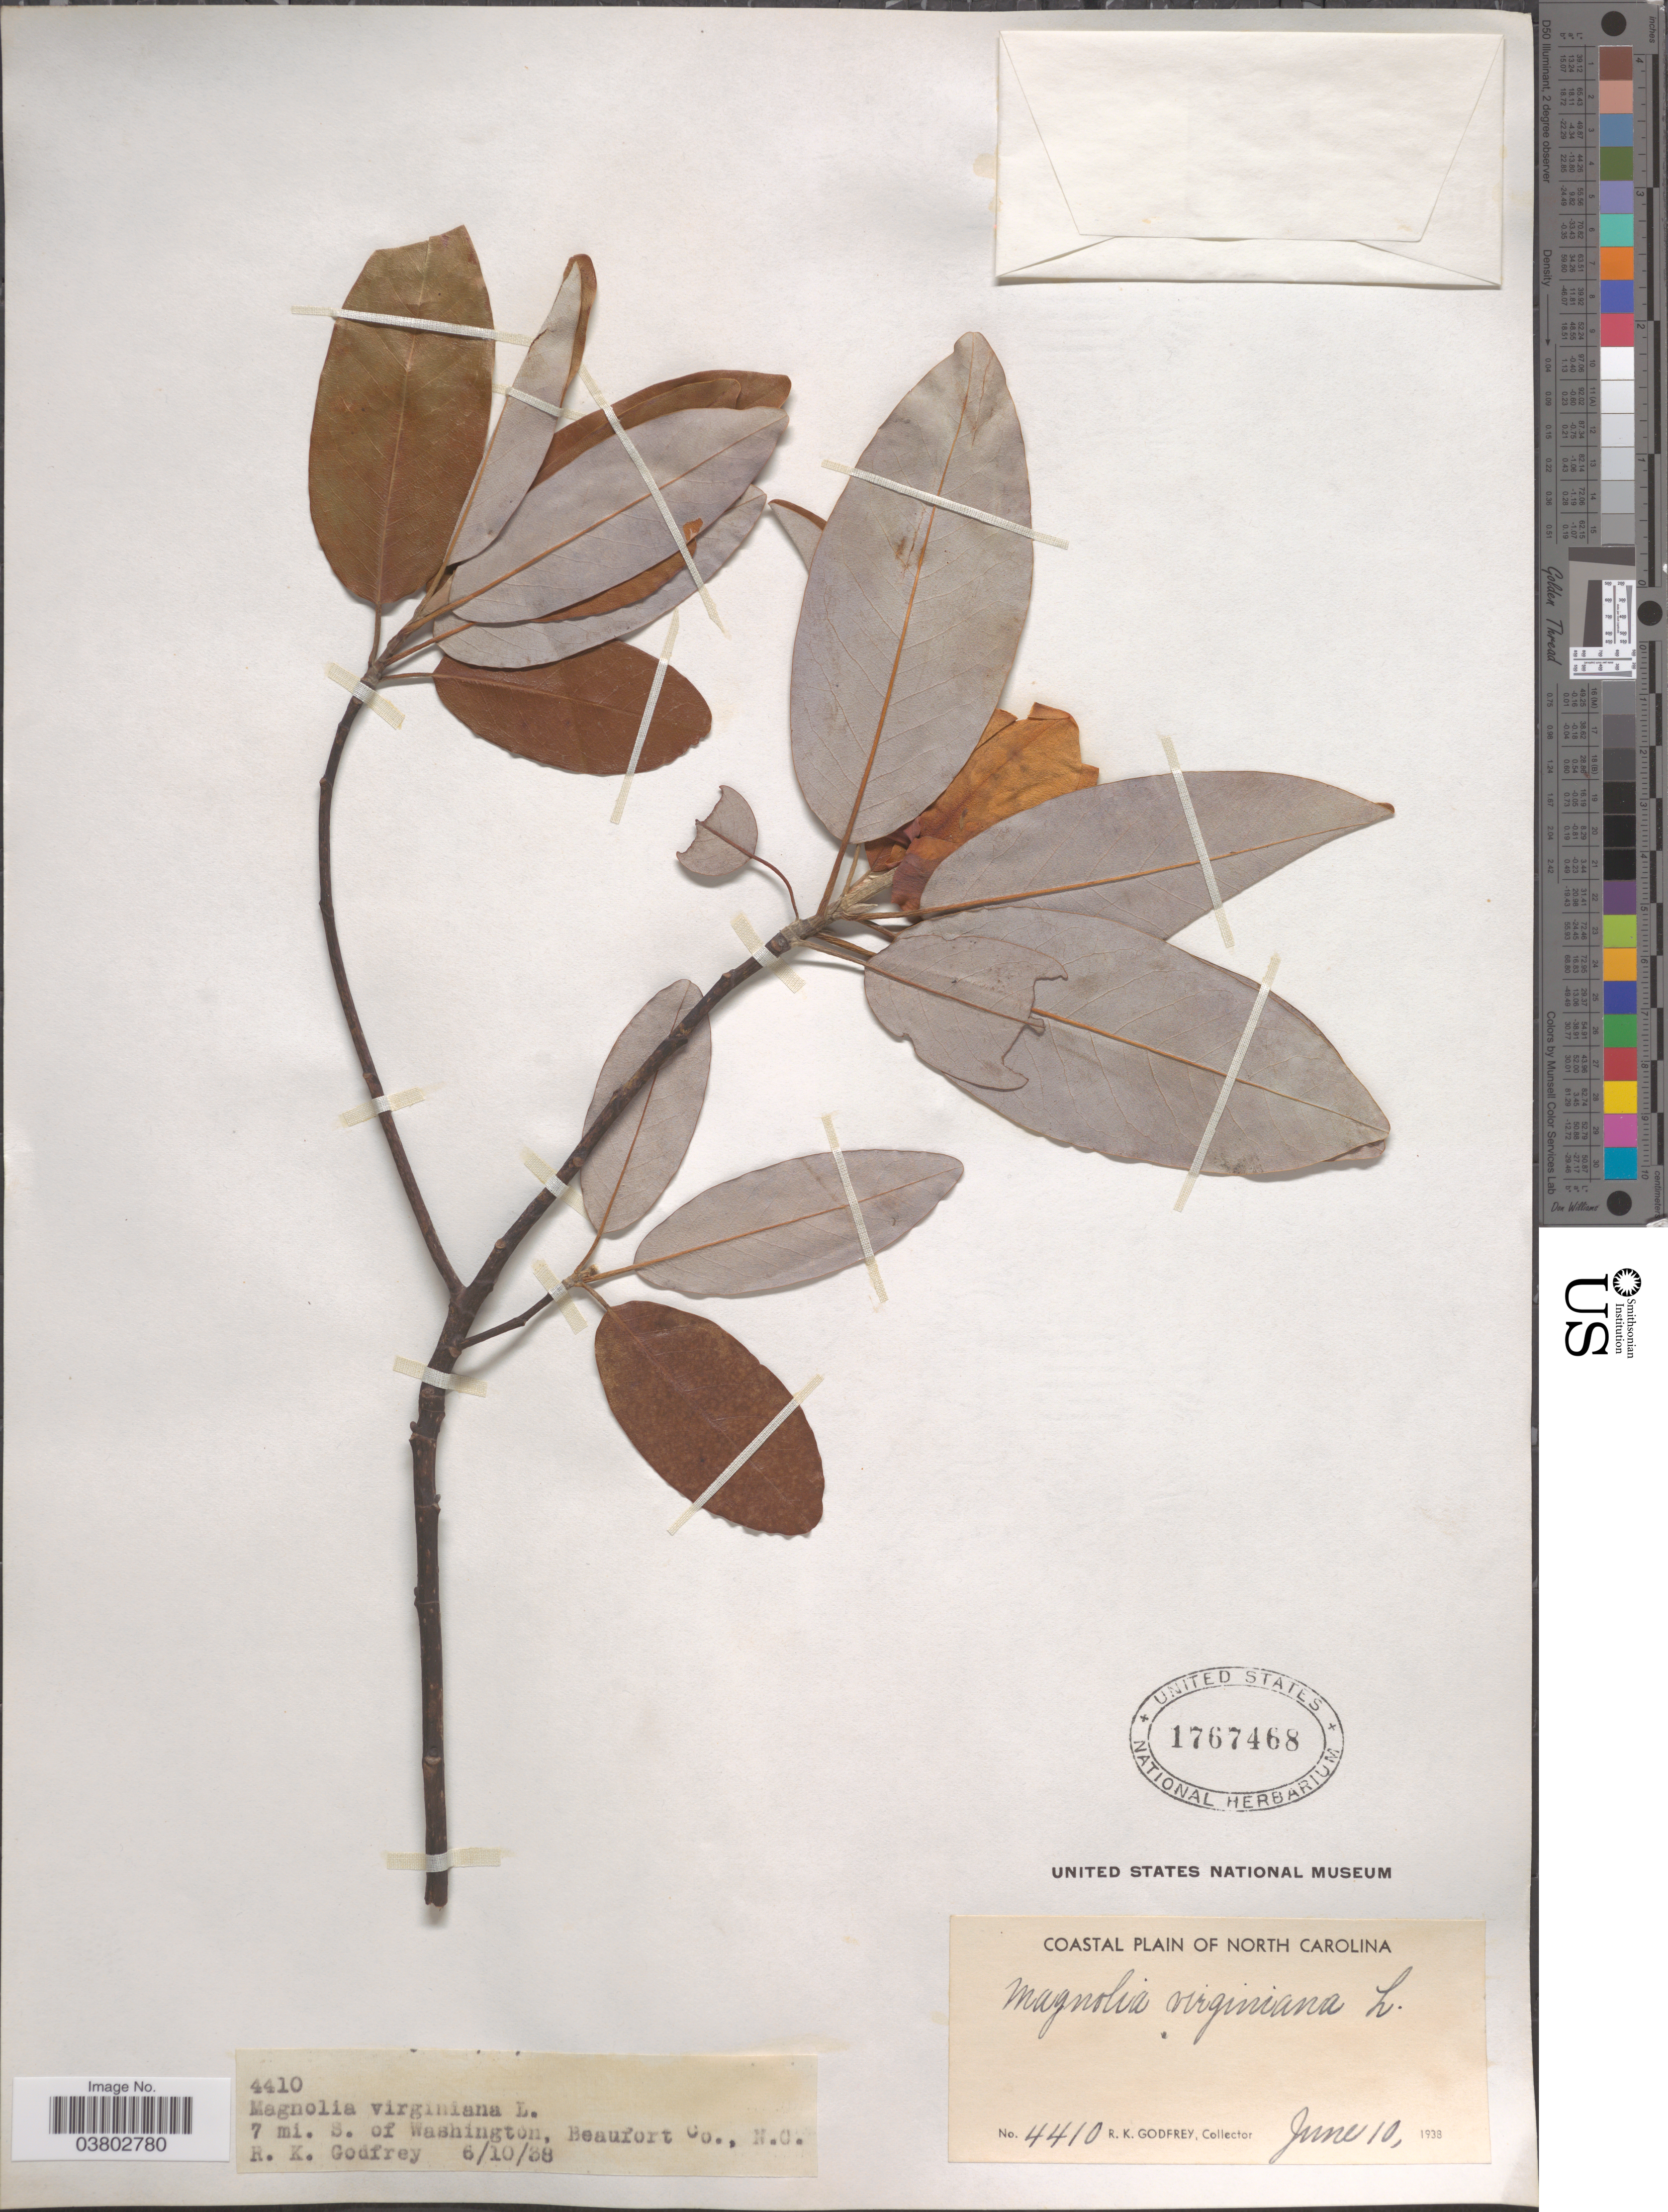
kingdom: Plantae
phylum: Tracheophyta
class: Magnoliopsida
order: Magnoliales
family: Magnoliaceae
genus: Magnolia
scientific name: Magnolia virginiana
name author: L.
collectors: R. K. Godfrey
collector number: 4410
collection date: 1938-06-10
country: United States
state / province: North Carolina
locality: Coastal Plain of North Carolina. 7 mi. S. of Washington, Beaufort Co.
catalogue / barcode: US 1767468